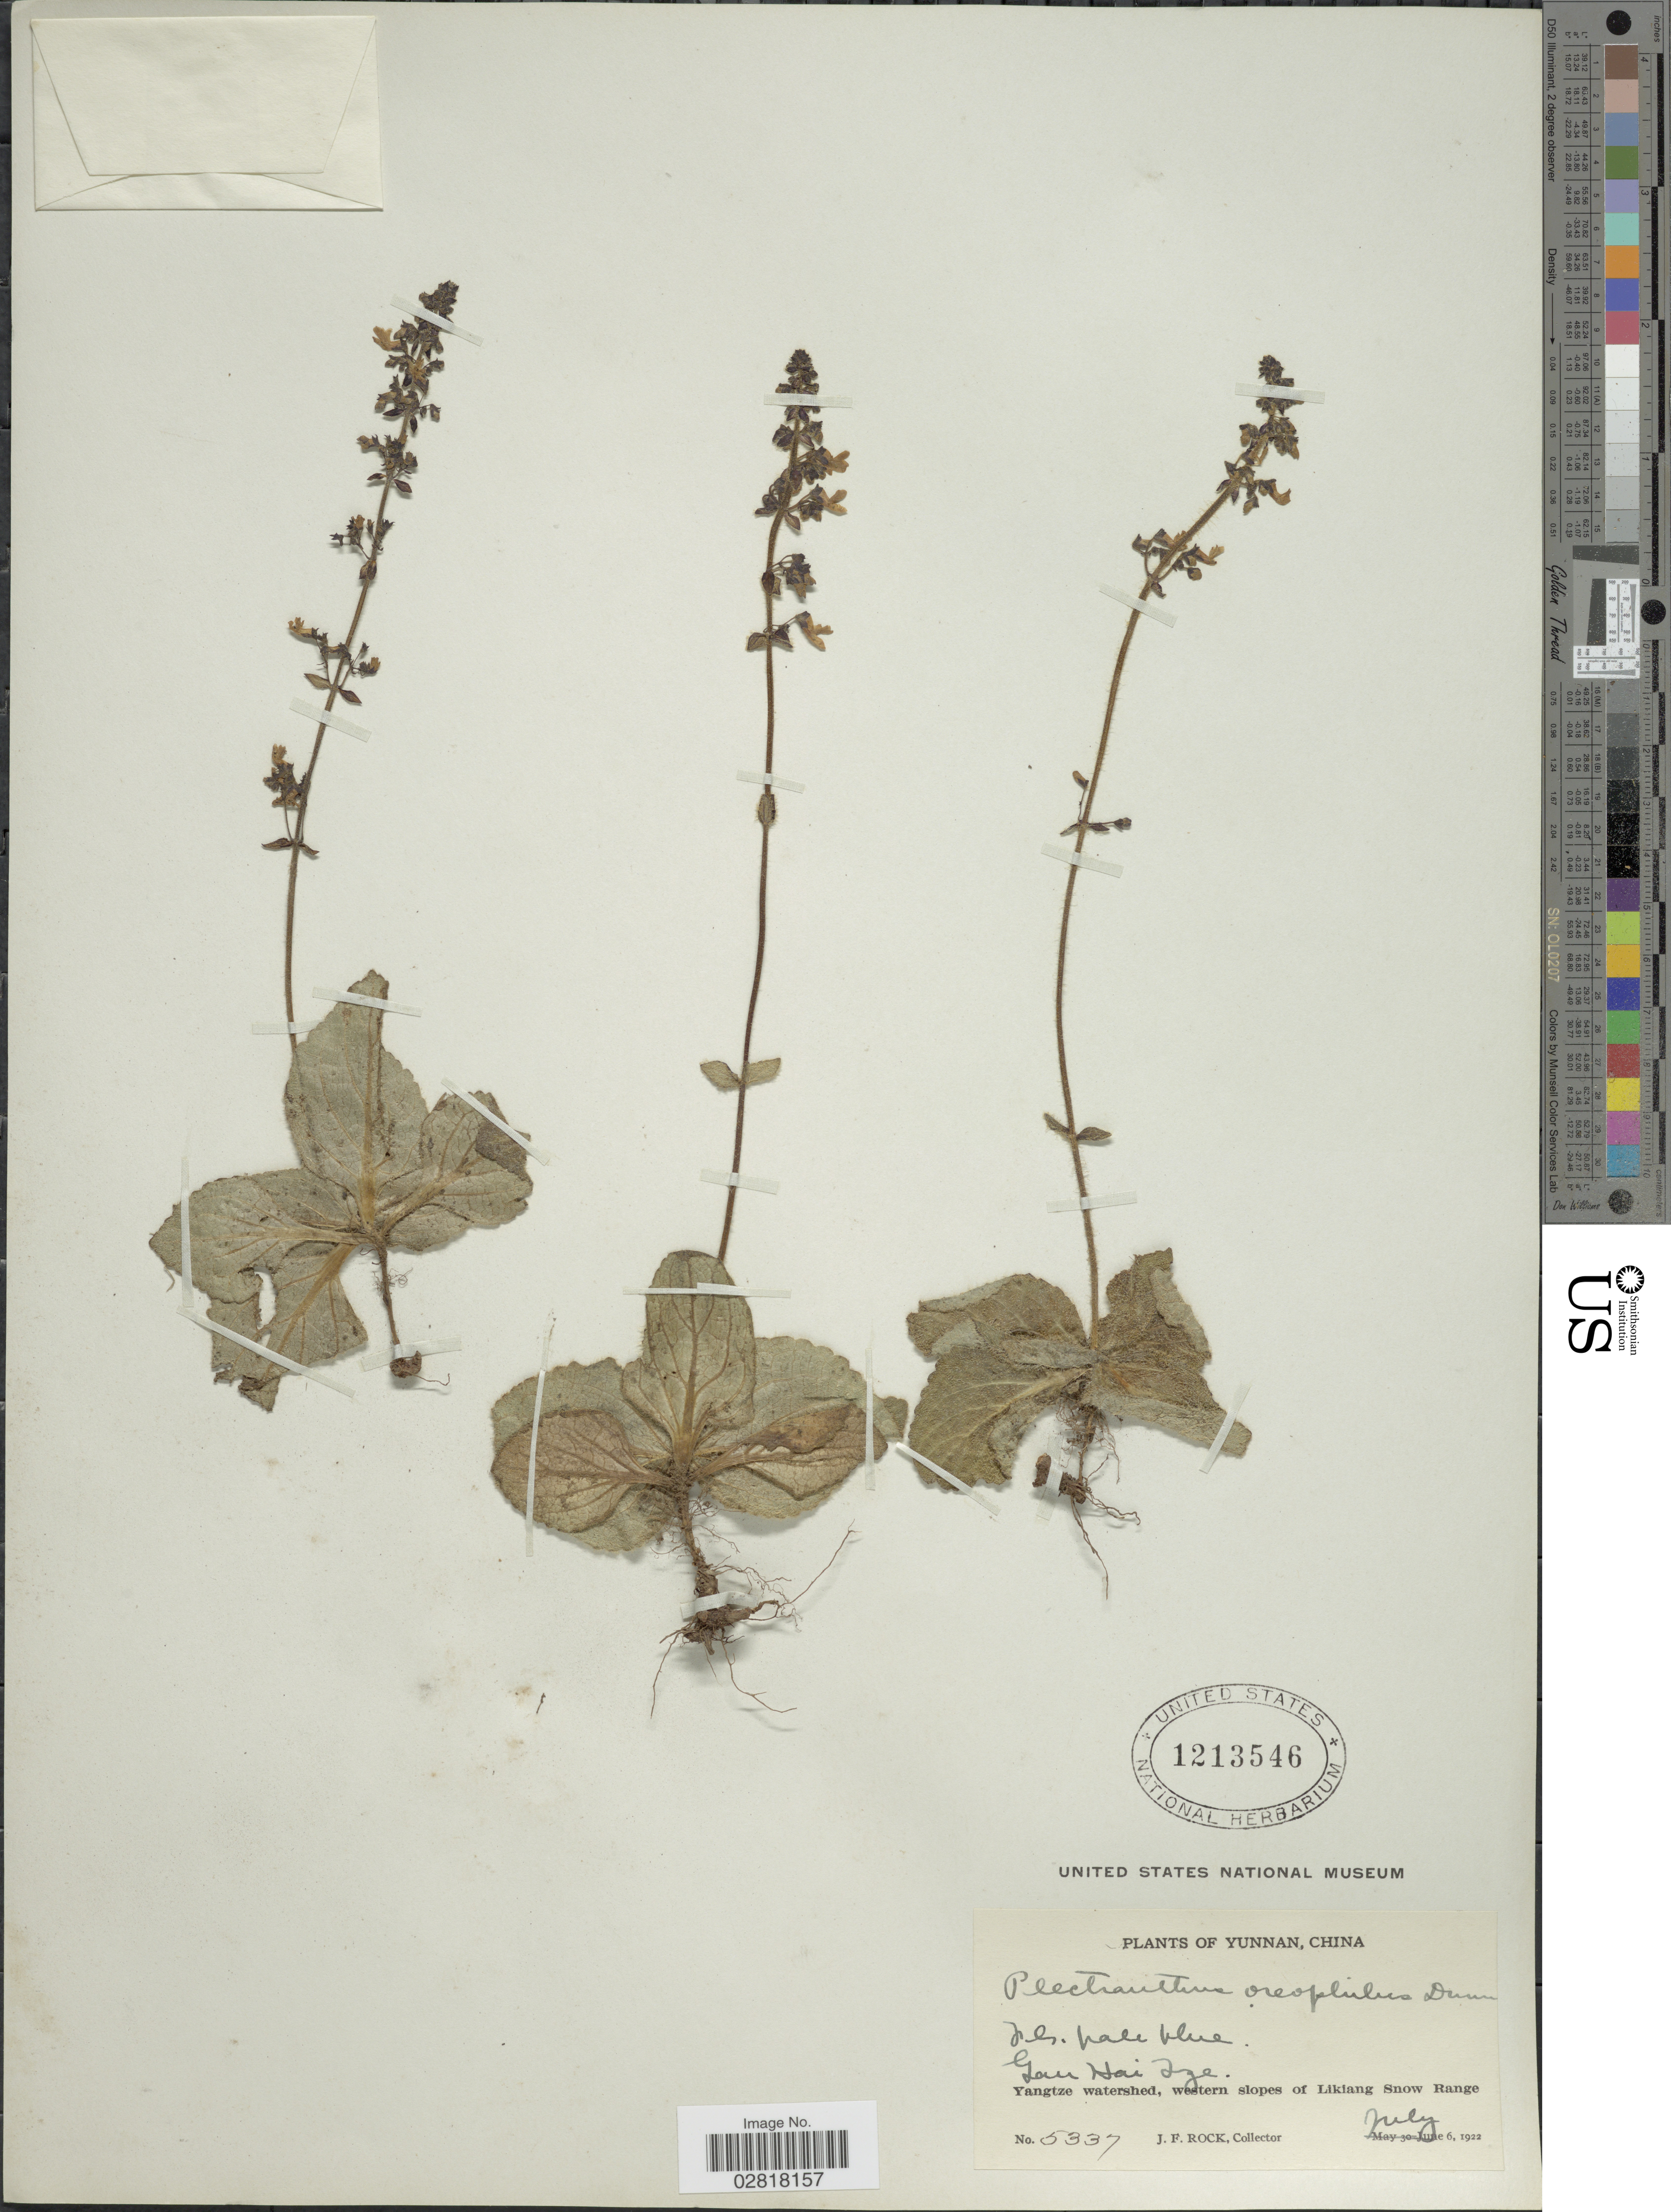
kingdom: Plantae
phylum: Tracheophyta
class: Magnoliopsida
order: Lamiales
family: Lamiaceae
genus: Plectranthus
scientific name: Plectranthus oreophilus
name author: Diels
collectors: J. Rock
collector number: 5337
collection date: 1922-07-06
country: China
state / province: Yunnan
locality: Yan Hai Ize, Yangtze watershed, western slopes of Likiang Snow Range.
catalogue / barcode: US 1213546